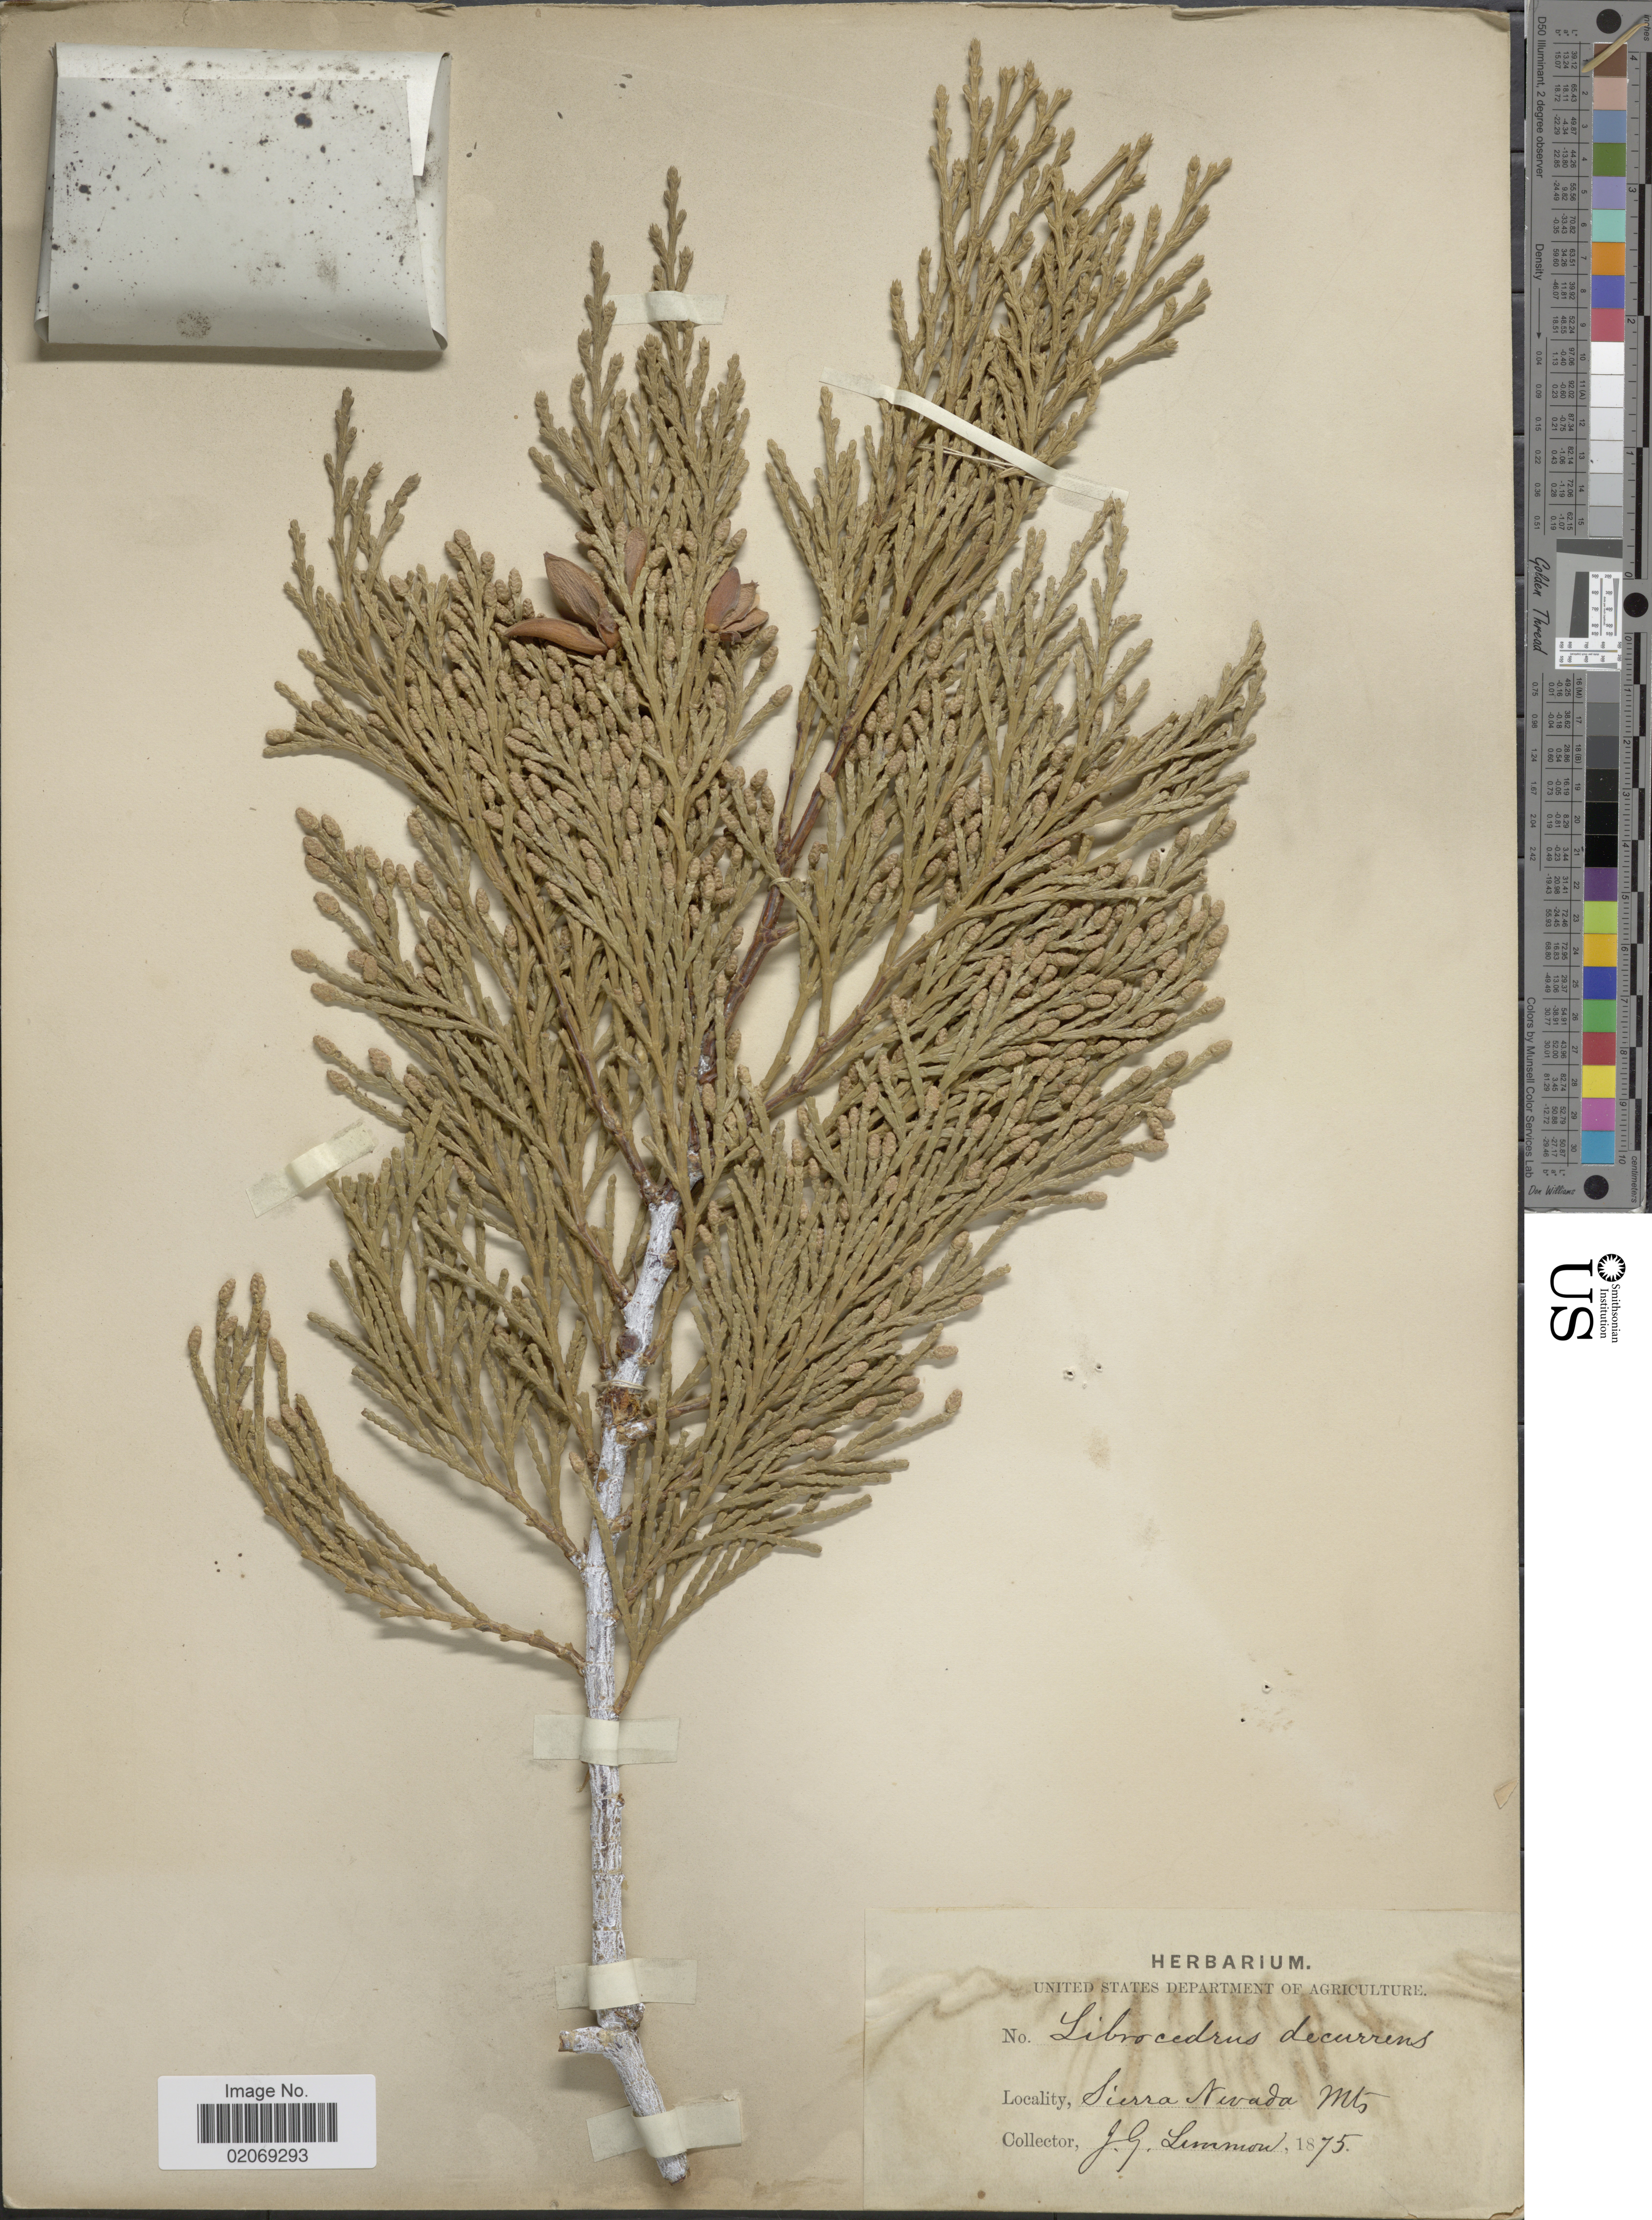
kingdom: Plantae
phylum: Tracheophyta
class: Pinopsida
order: Pinales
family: Cupressaceae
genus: Libocedrus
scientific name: Libocedrus decurrens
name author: Torr.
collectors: J. Lemmon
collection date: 1875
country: United States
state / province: California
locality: Sierra Nevada Mts